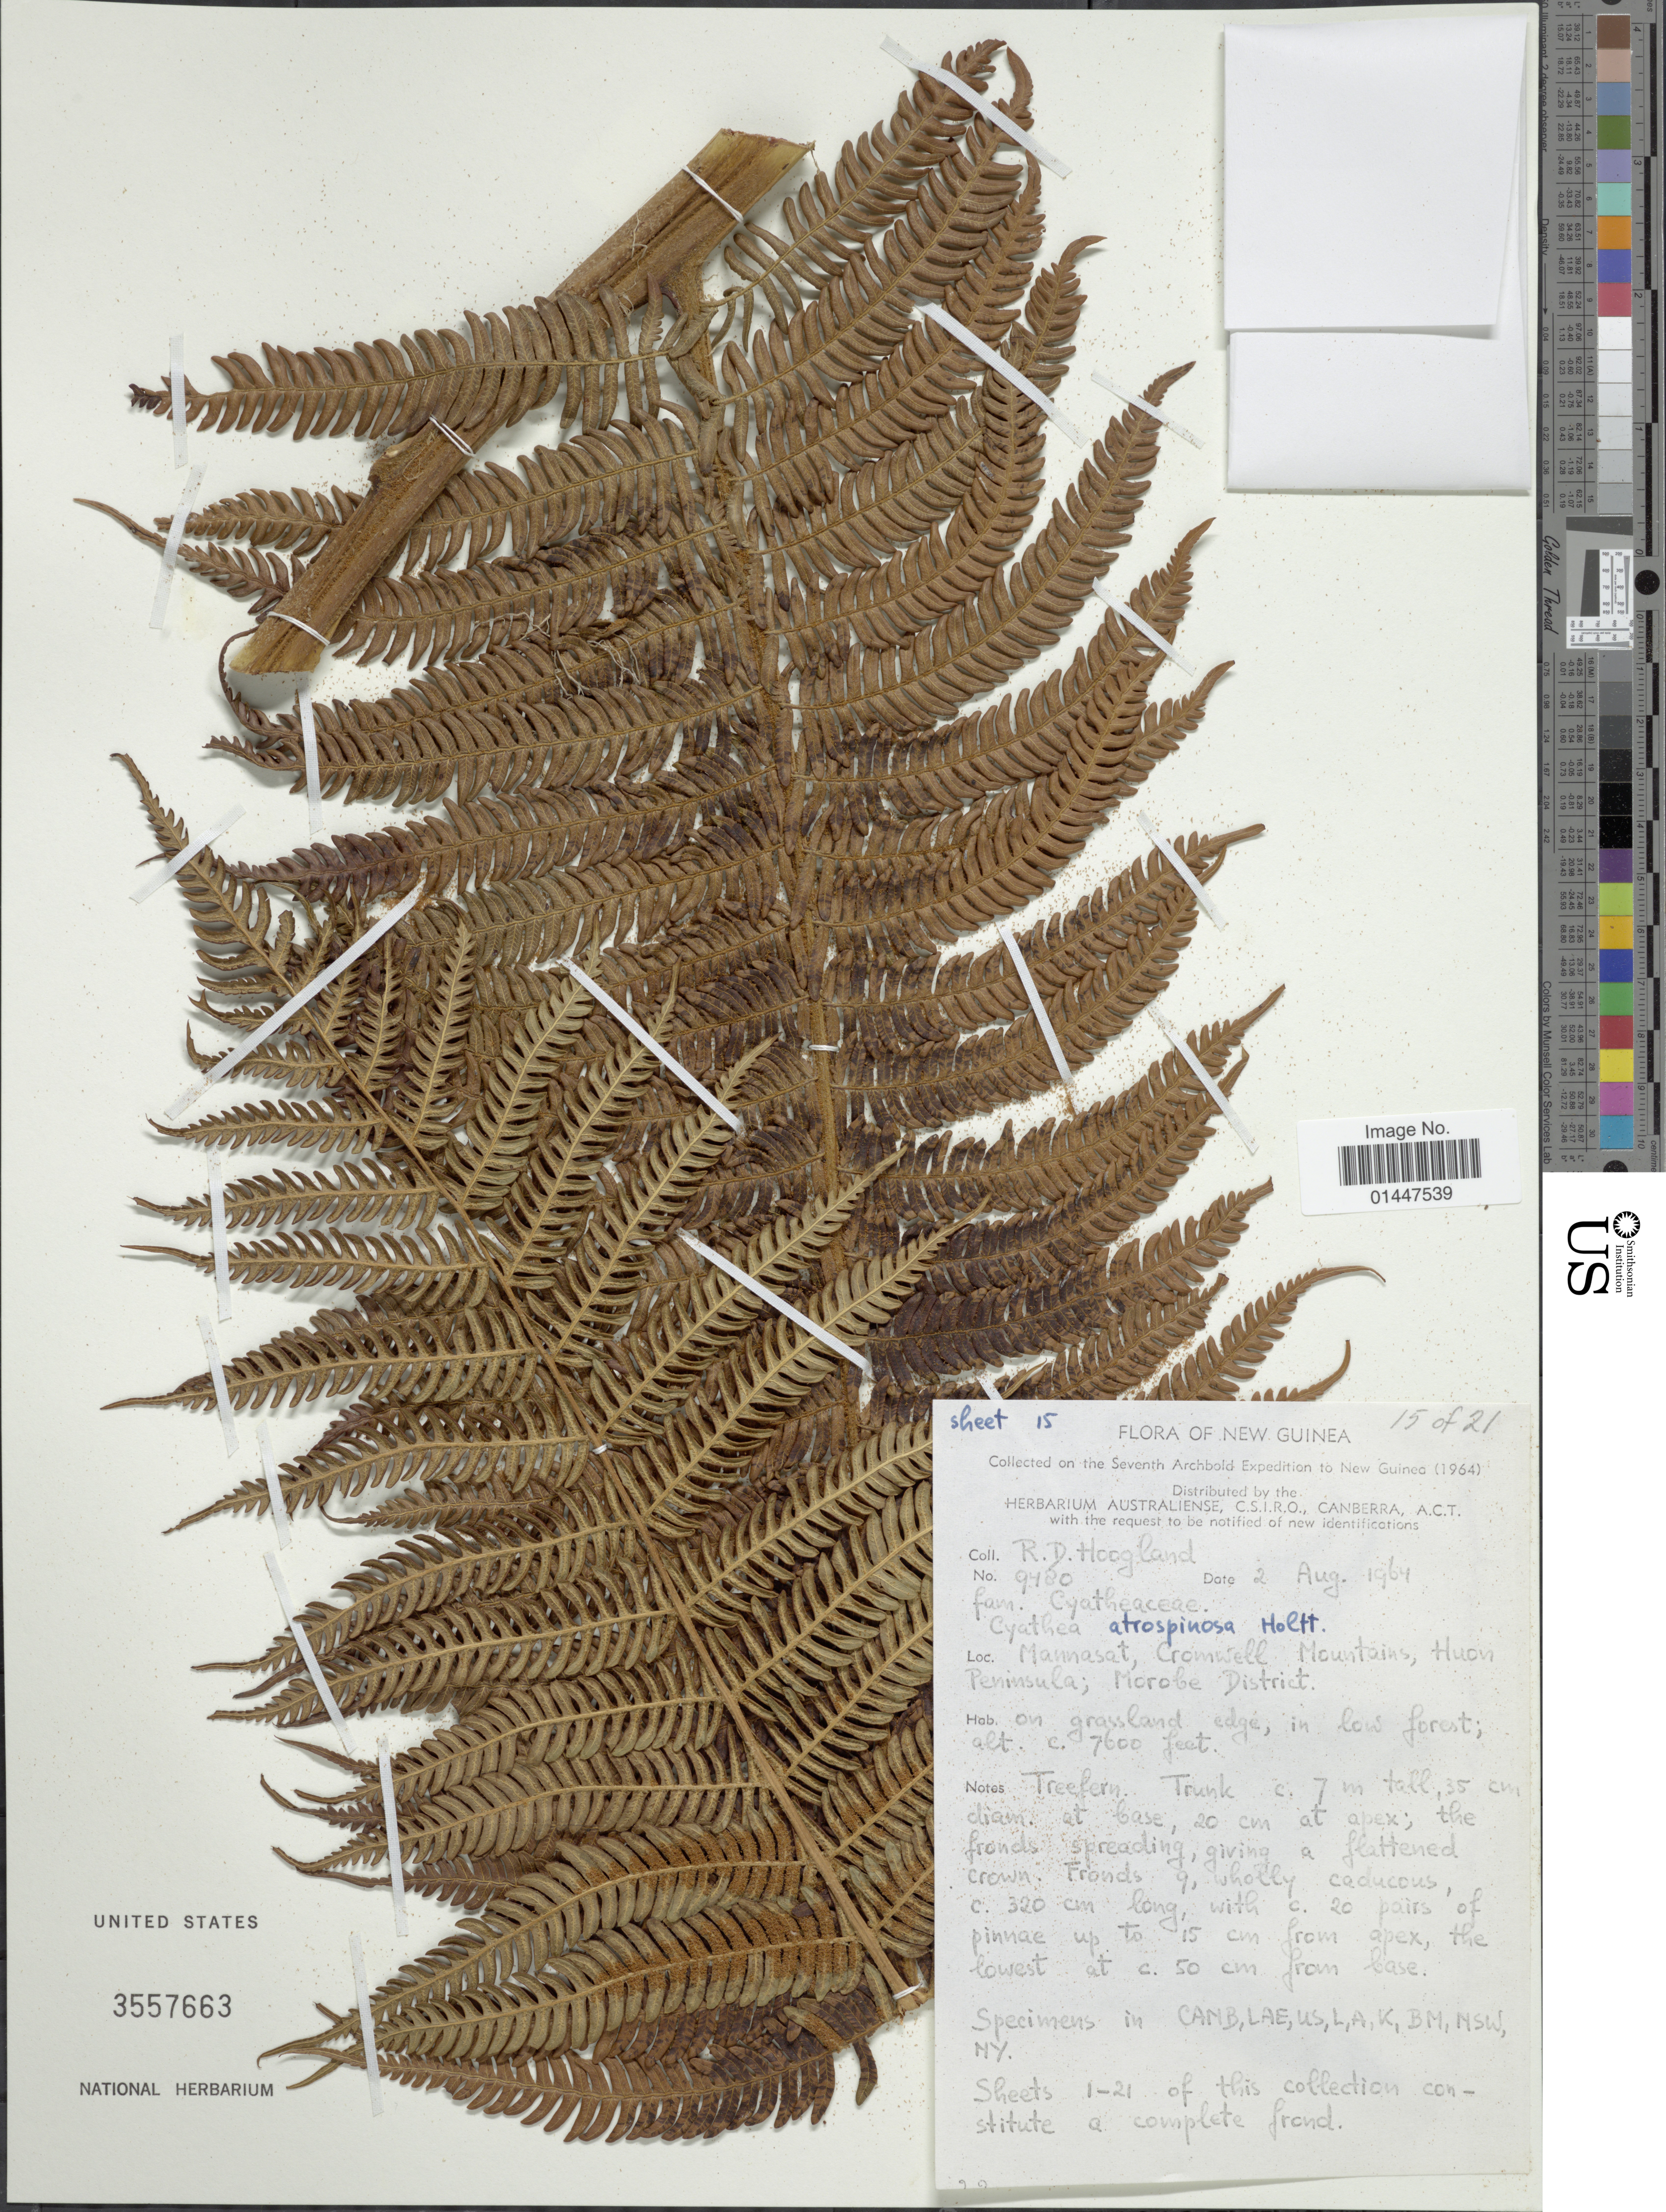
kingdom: Plantae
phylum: Tracheophyta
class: Polypodiopsida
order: Cyatheales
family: Cyatheaceae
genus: Sphaeropteris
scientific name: Sphaeropteris atrospinosa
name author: (Holttum) R.M. Tryon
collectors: R. D. Hoogland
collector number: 9480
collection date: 1964-08-02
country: Papua New Guinea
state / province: Morobe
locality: New Guinea. Mannasat, Cromwell Mountains, Huon Peninsula; Morobe District.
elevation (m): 2316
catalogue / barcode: US 3557663